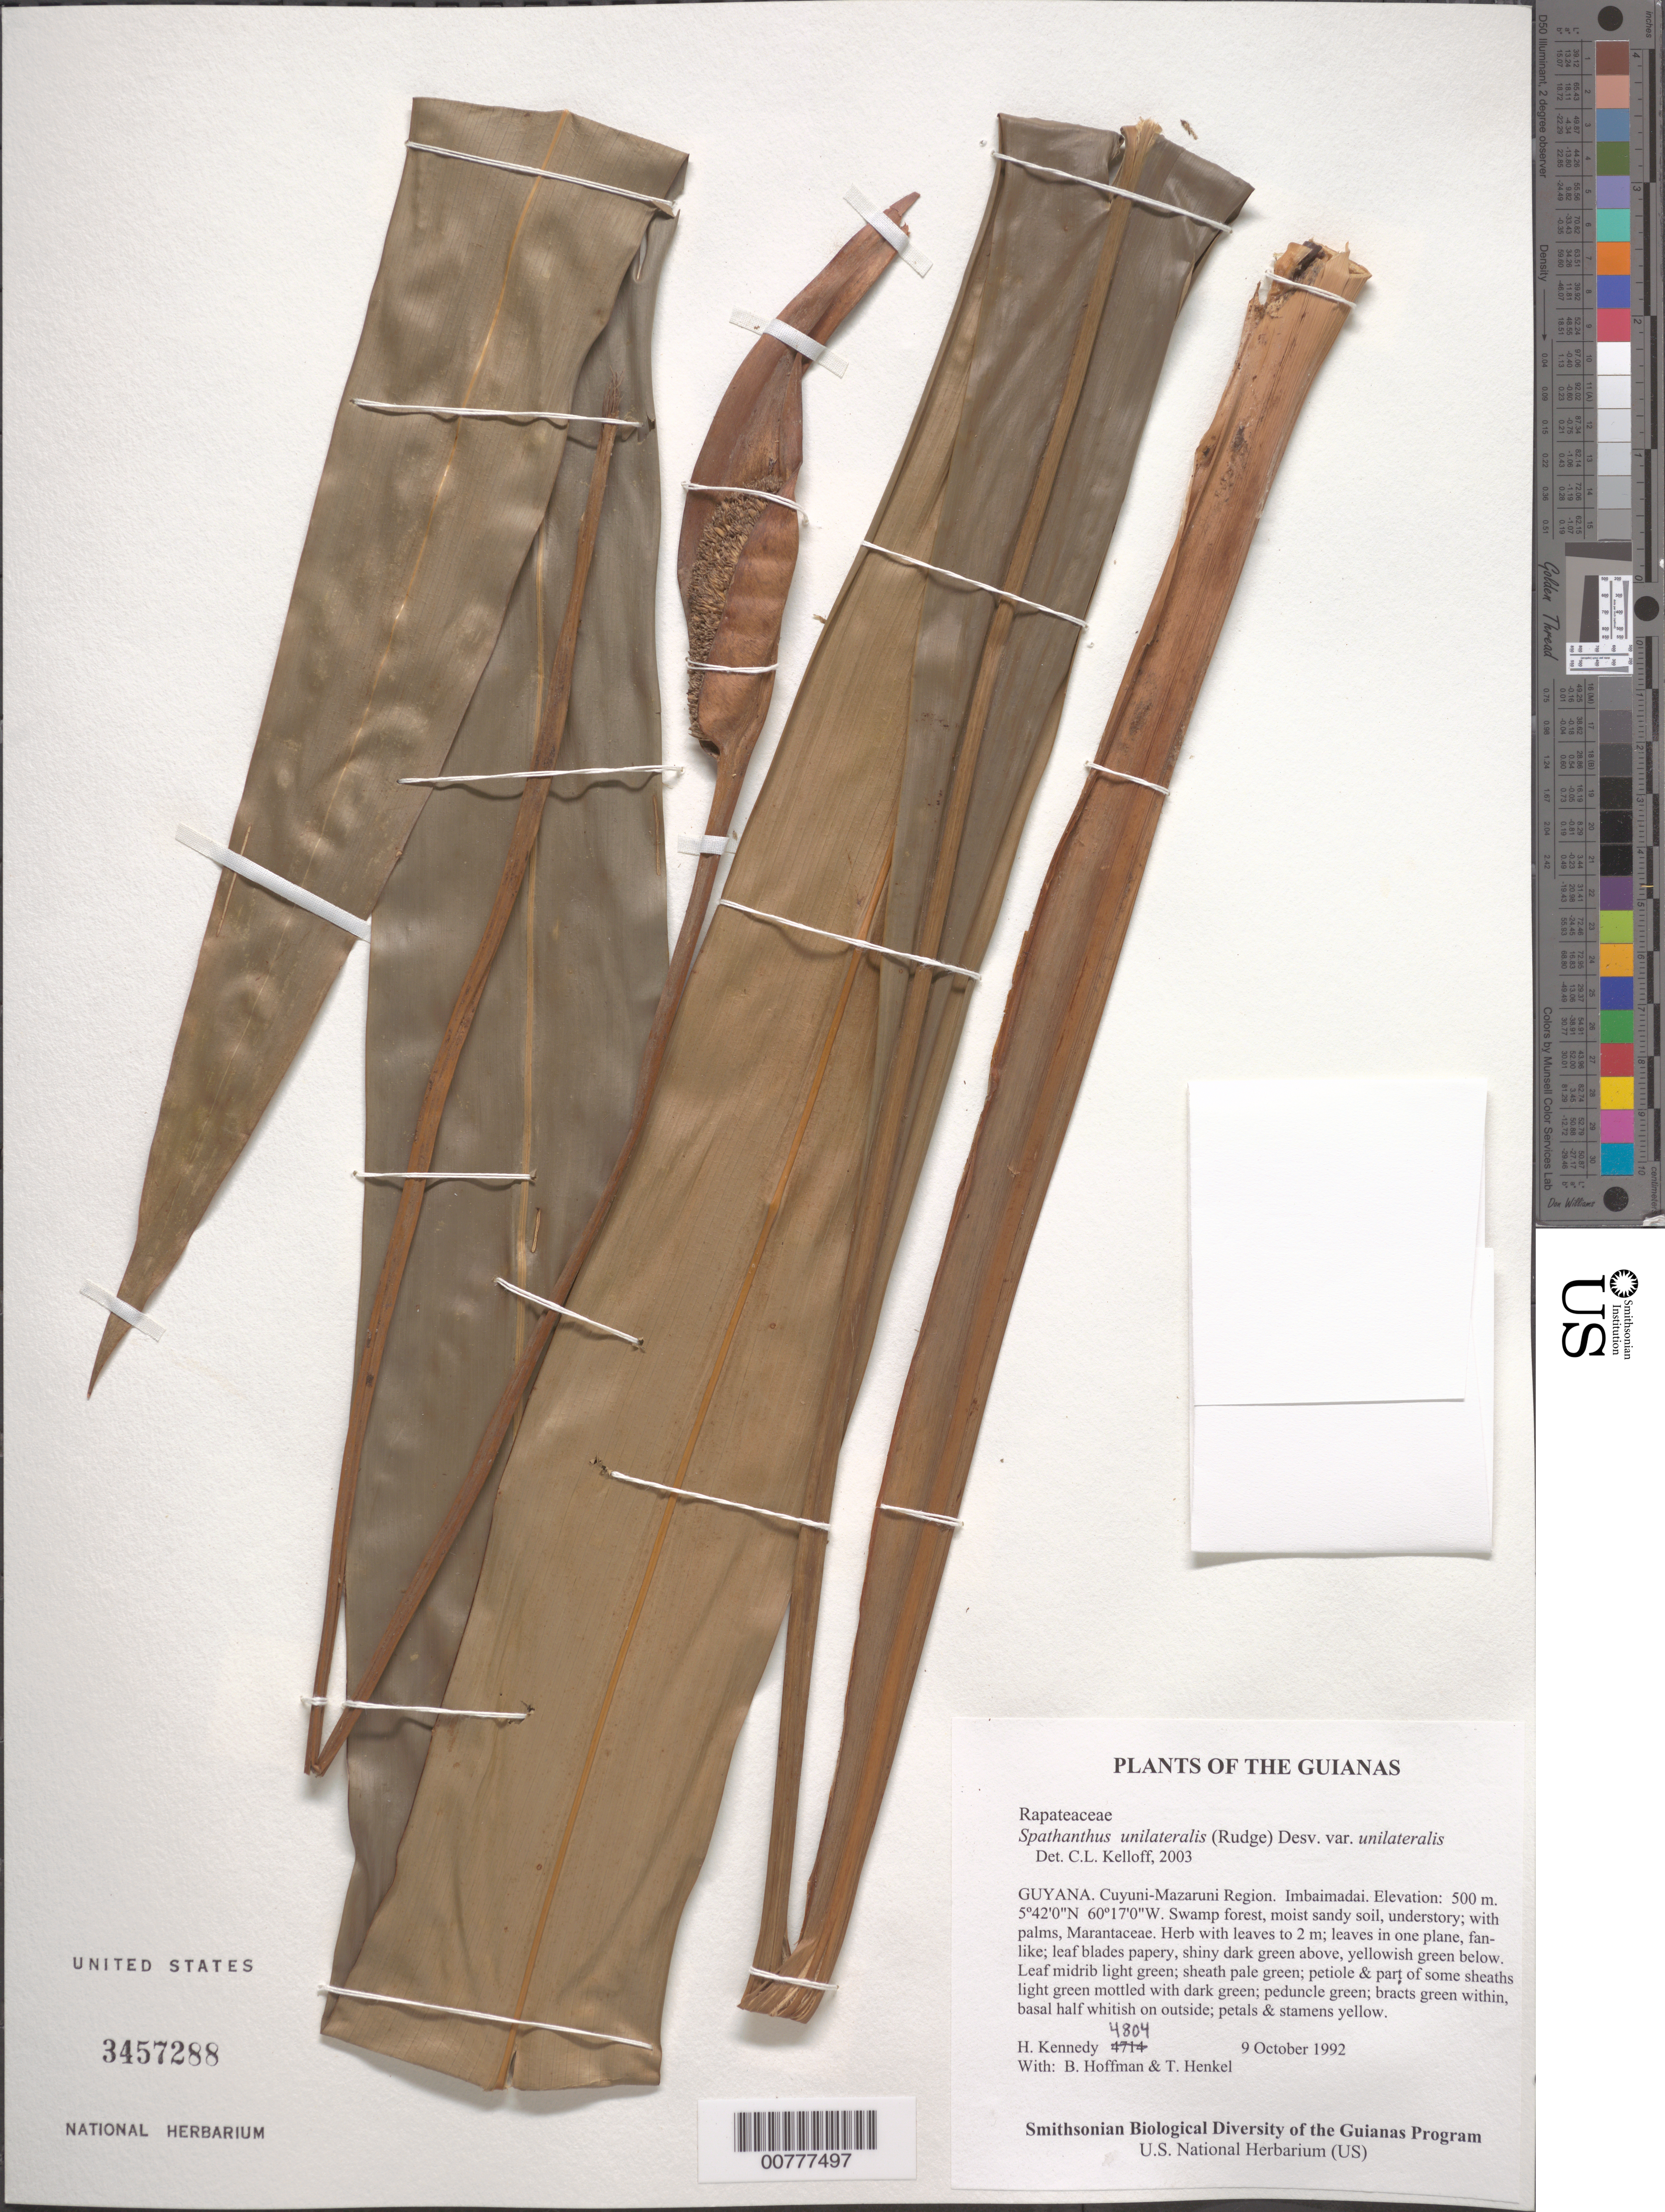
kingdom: Plantae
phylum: Tracheophyta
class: Liliopsida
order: Poales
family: Rapateaceae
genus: Spathanthus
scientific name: Spathanthus unilateralis var. unilateralis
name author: (Rudge) Desv.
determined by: Kelloff, Carol L., (US), Smithsonian Institution - National Museum of Natural History (UNITED STATES)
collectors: H. Kennedy, B. Hoffman & T. Henkel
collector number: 4804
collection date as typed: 9 October 1992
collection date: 1992-10-09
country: Guyana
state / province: Cuyuni-Mazaruni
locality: Imbaimadai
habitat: Swamp forest, moist sandy soil, understory; with palms, Marantaceae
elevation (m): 500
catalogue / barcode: US 3457288